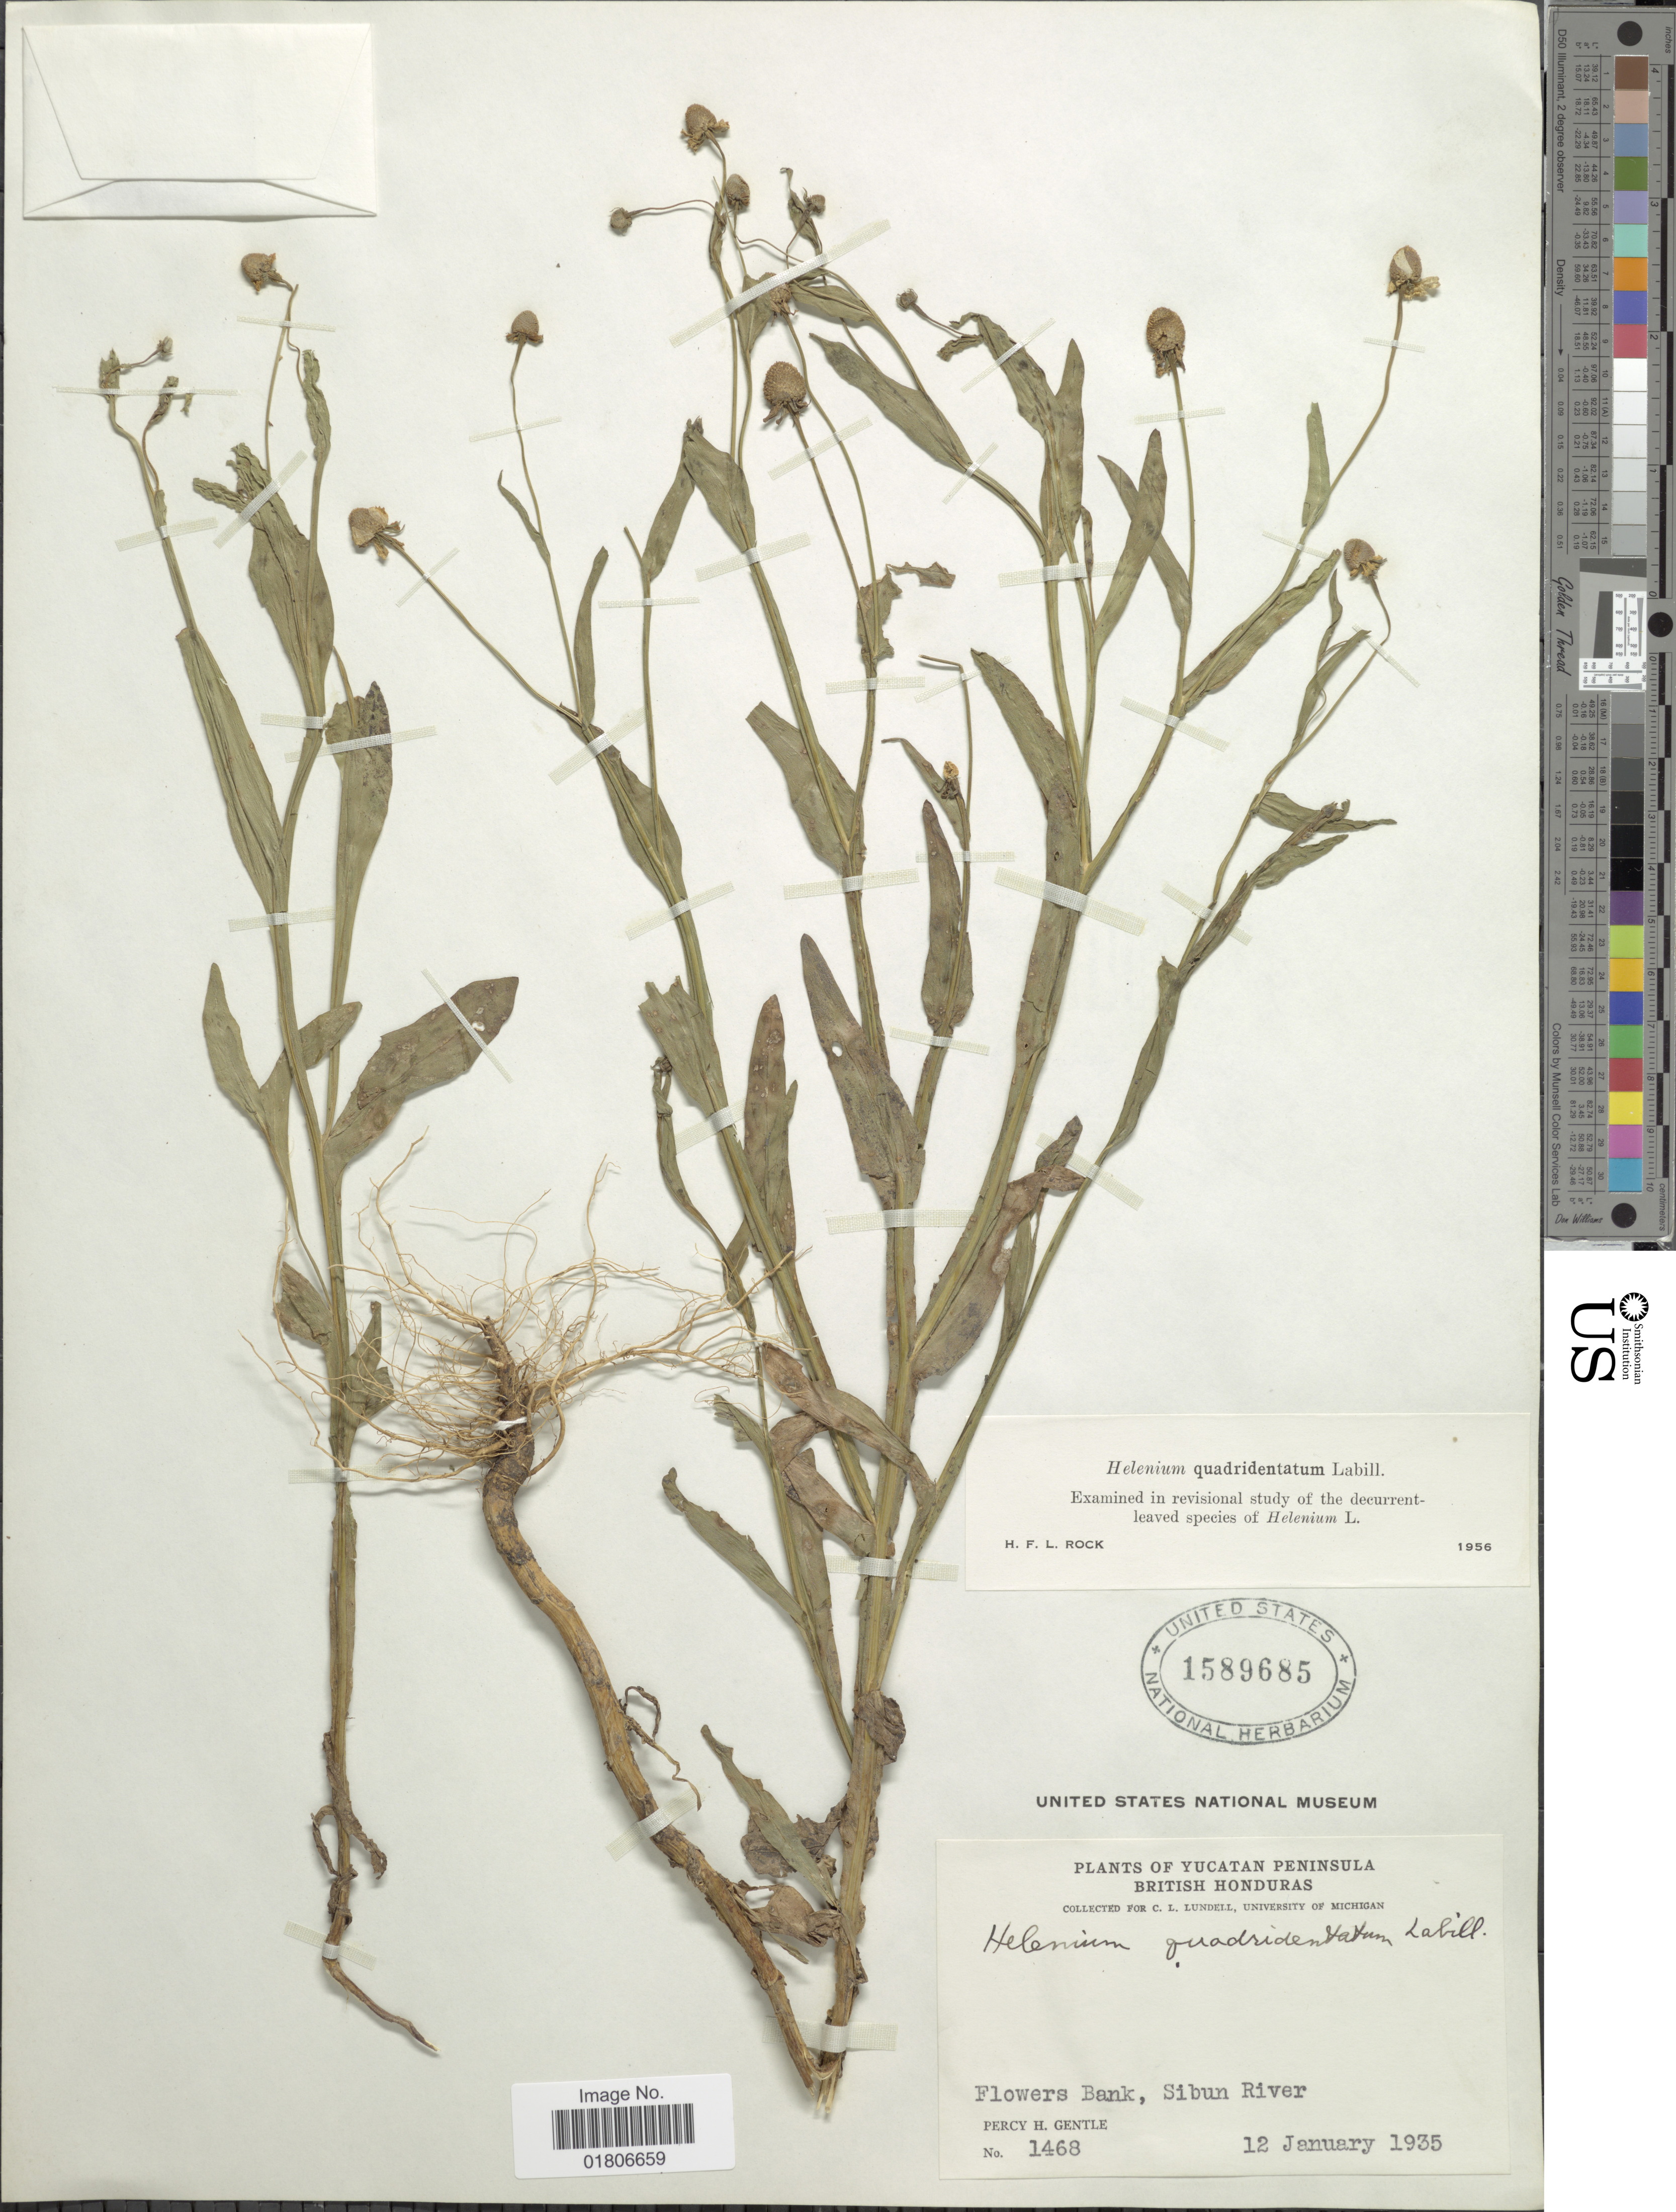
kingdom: Plantae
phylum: Tracheophyta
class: Magnoliopsida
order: Asterales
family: Asteraceae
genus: Helenium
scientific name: Helenium quadridentatum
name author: Labill.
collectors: P. H. Gentle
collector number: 1468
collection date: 1935-01-12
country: Belize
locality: Yucatan Peninsula. British Honduras. Sibun River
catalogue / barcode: US 1589685